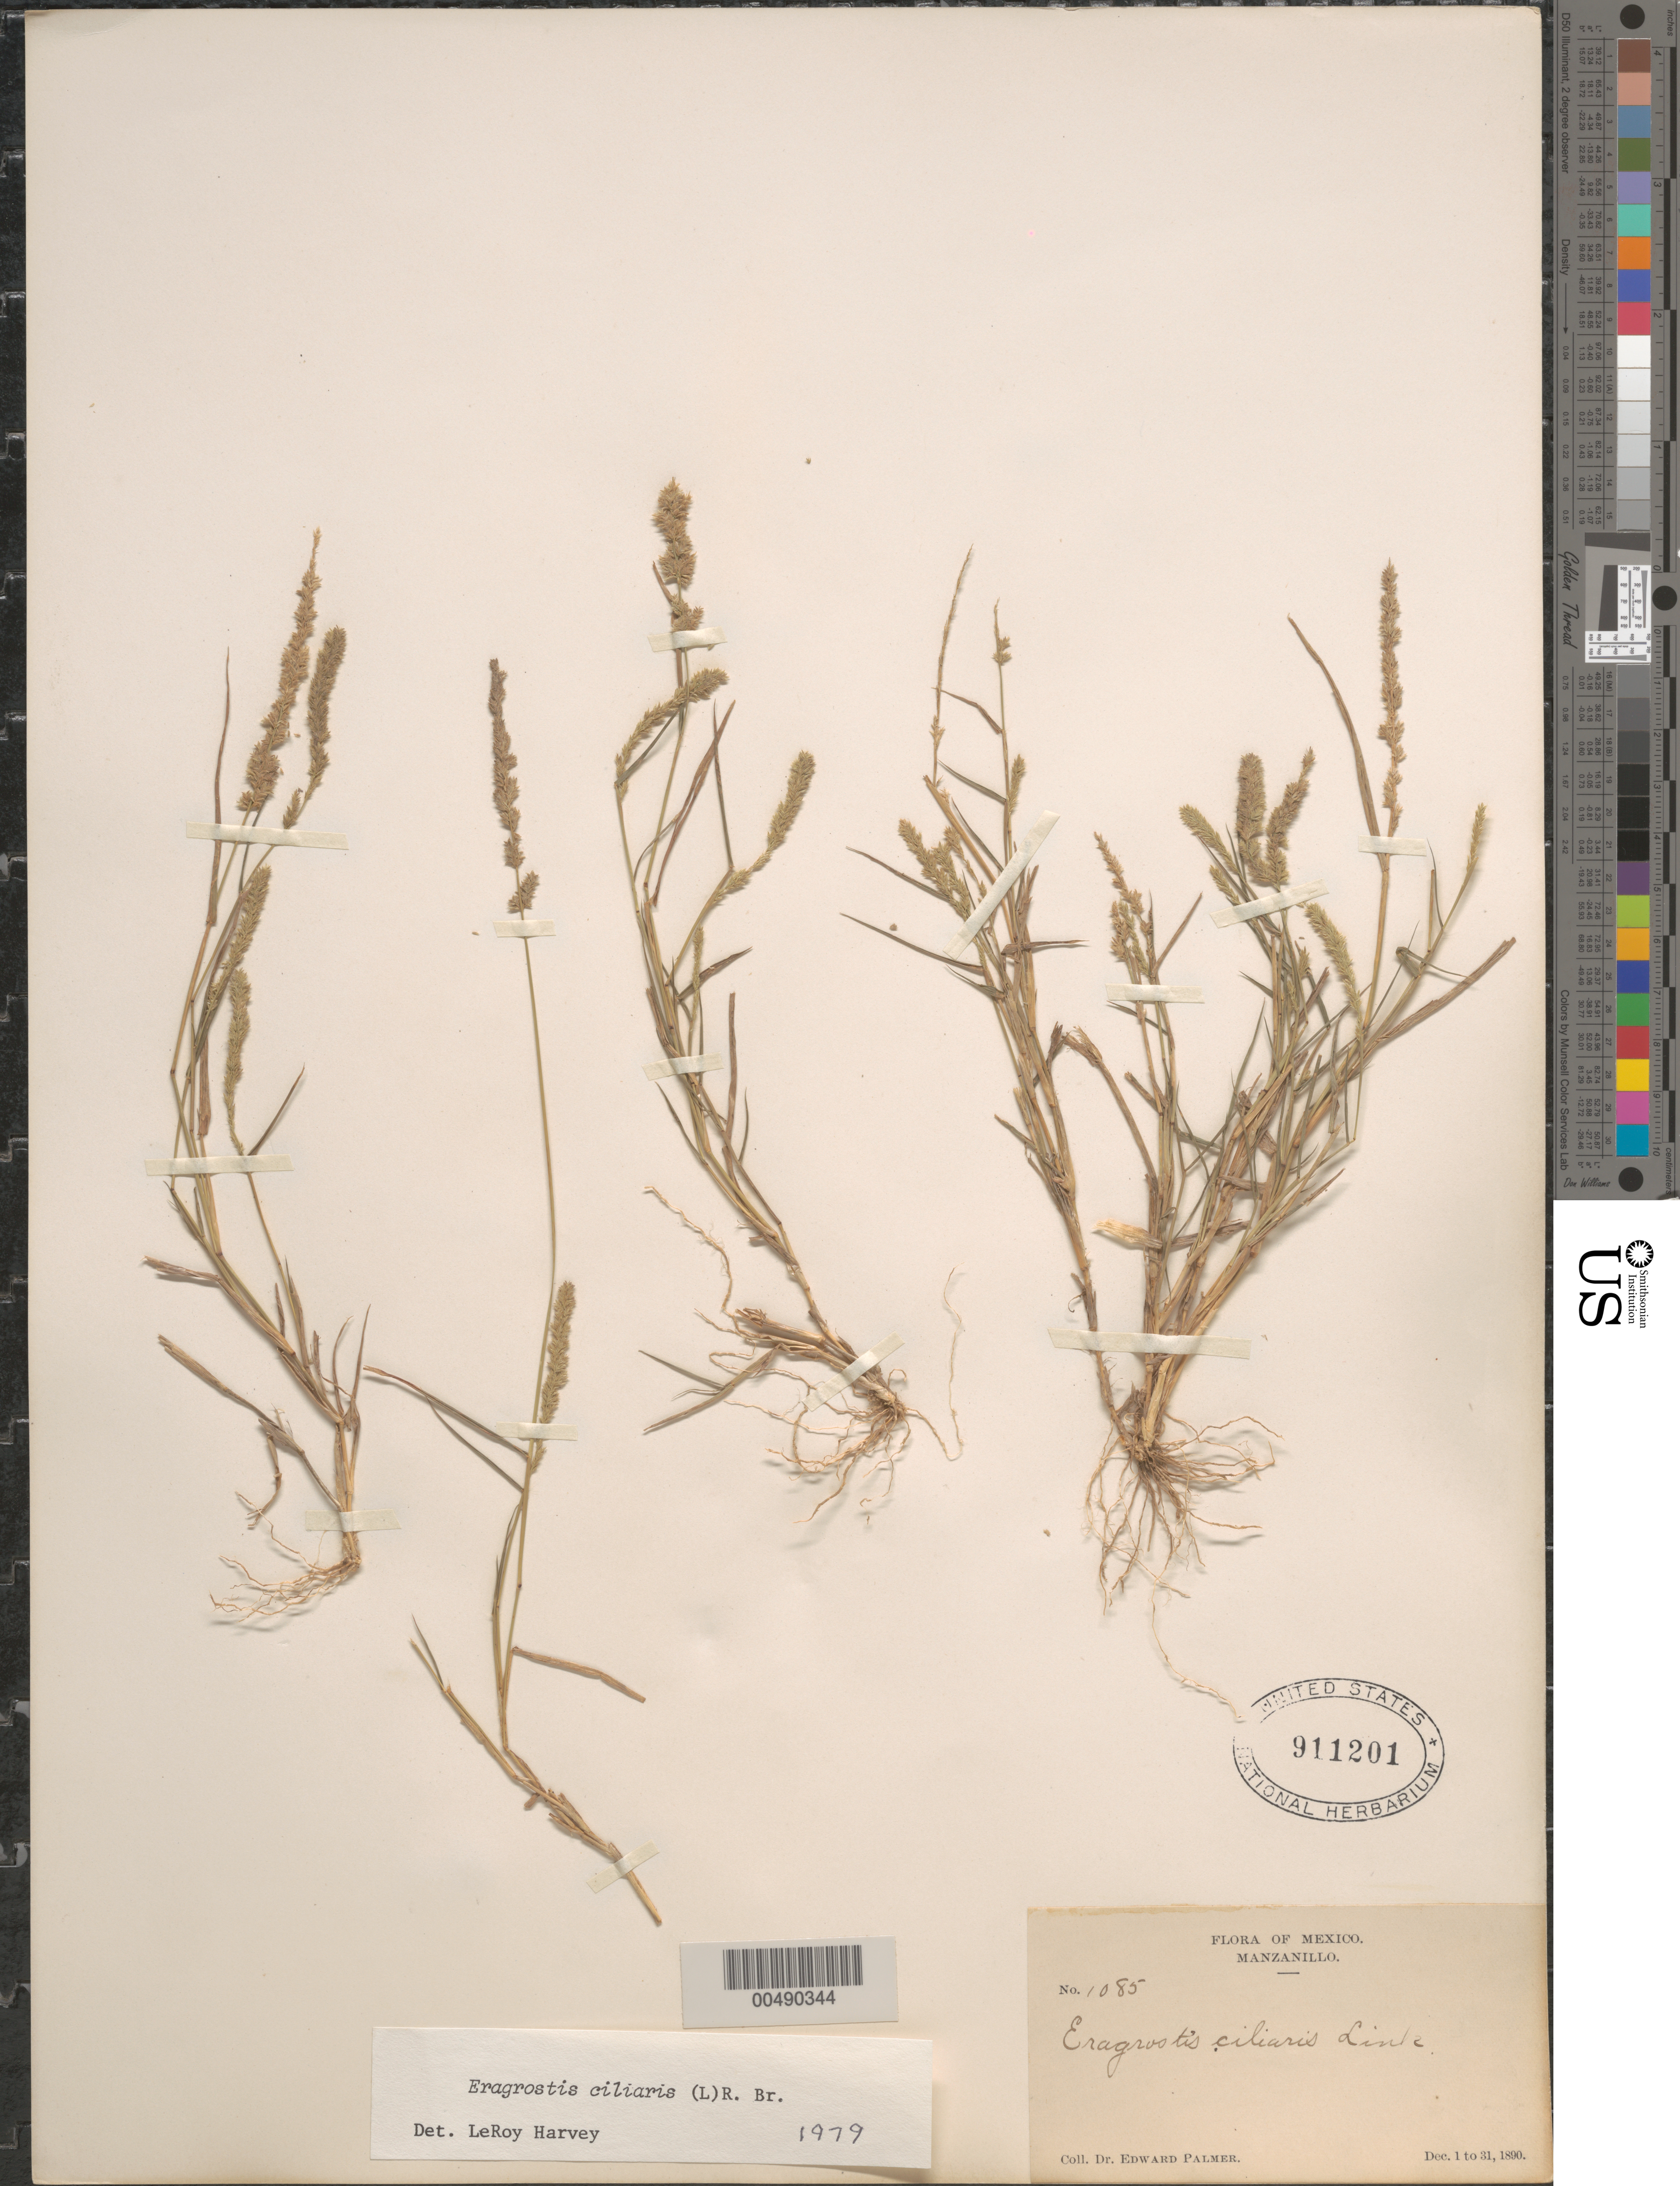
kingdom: Plantae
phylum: Tracheophyta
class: Liliopsida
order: Poales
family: Poaceae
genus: Eragrostis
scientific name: Eragrostis ciliaris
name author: (L.) R. Br.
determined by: Harvey, L.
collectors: E. Palmer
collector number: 1085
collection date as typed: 1 Dec 1890 to 31 Dec 1890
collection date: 1890-12-01/1890-12-31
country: Mexico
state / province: Colima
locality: Manzanillo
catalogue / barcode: US 911201